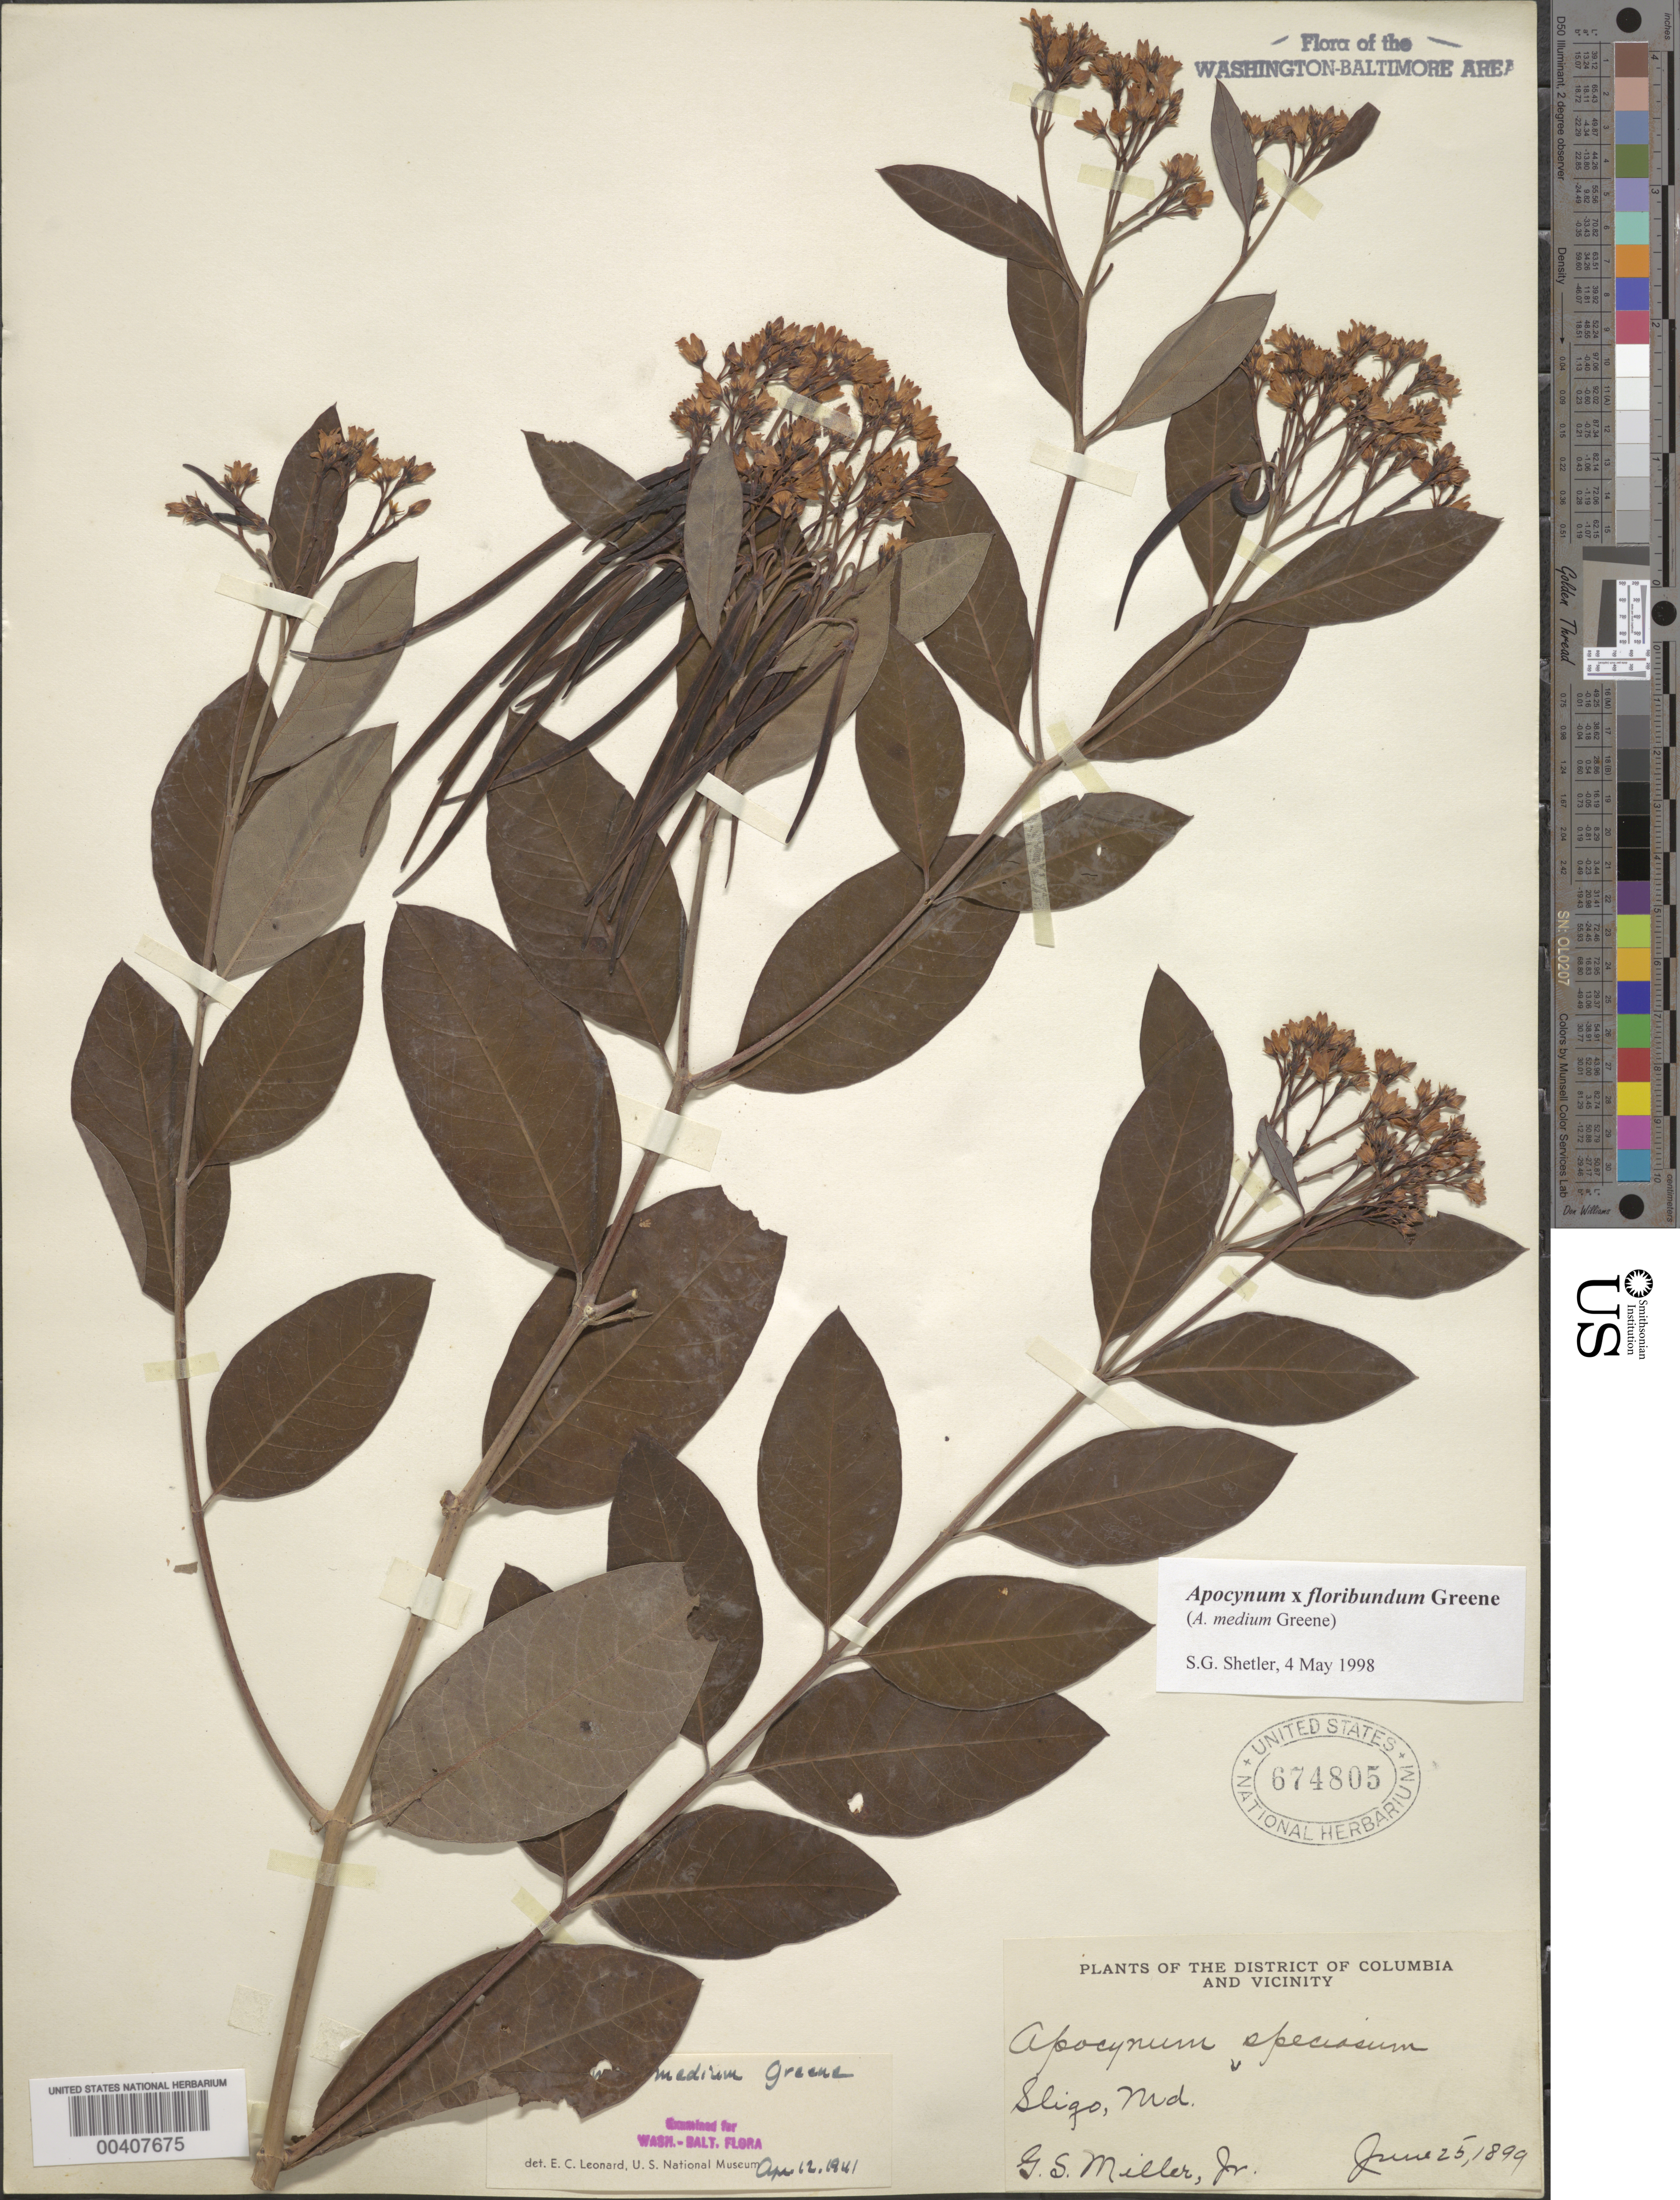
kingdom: Plantae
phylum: Tracheophyta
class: Magnoliopsida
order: Gentianales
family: Apocynaceae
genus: Apocynum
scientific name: Apocynum x floribundum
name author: Greene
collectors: G. S. Miller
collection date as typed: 25 Jun 1899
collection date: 1899-06-25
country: United States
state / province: Maryland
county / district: Montgomery / Prince George's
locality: Sligo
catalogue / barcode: US 674805